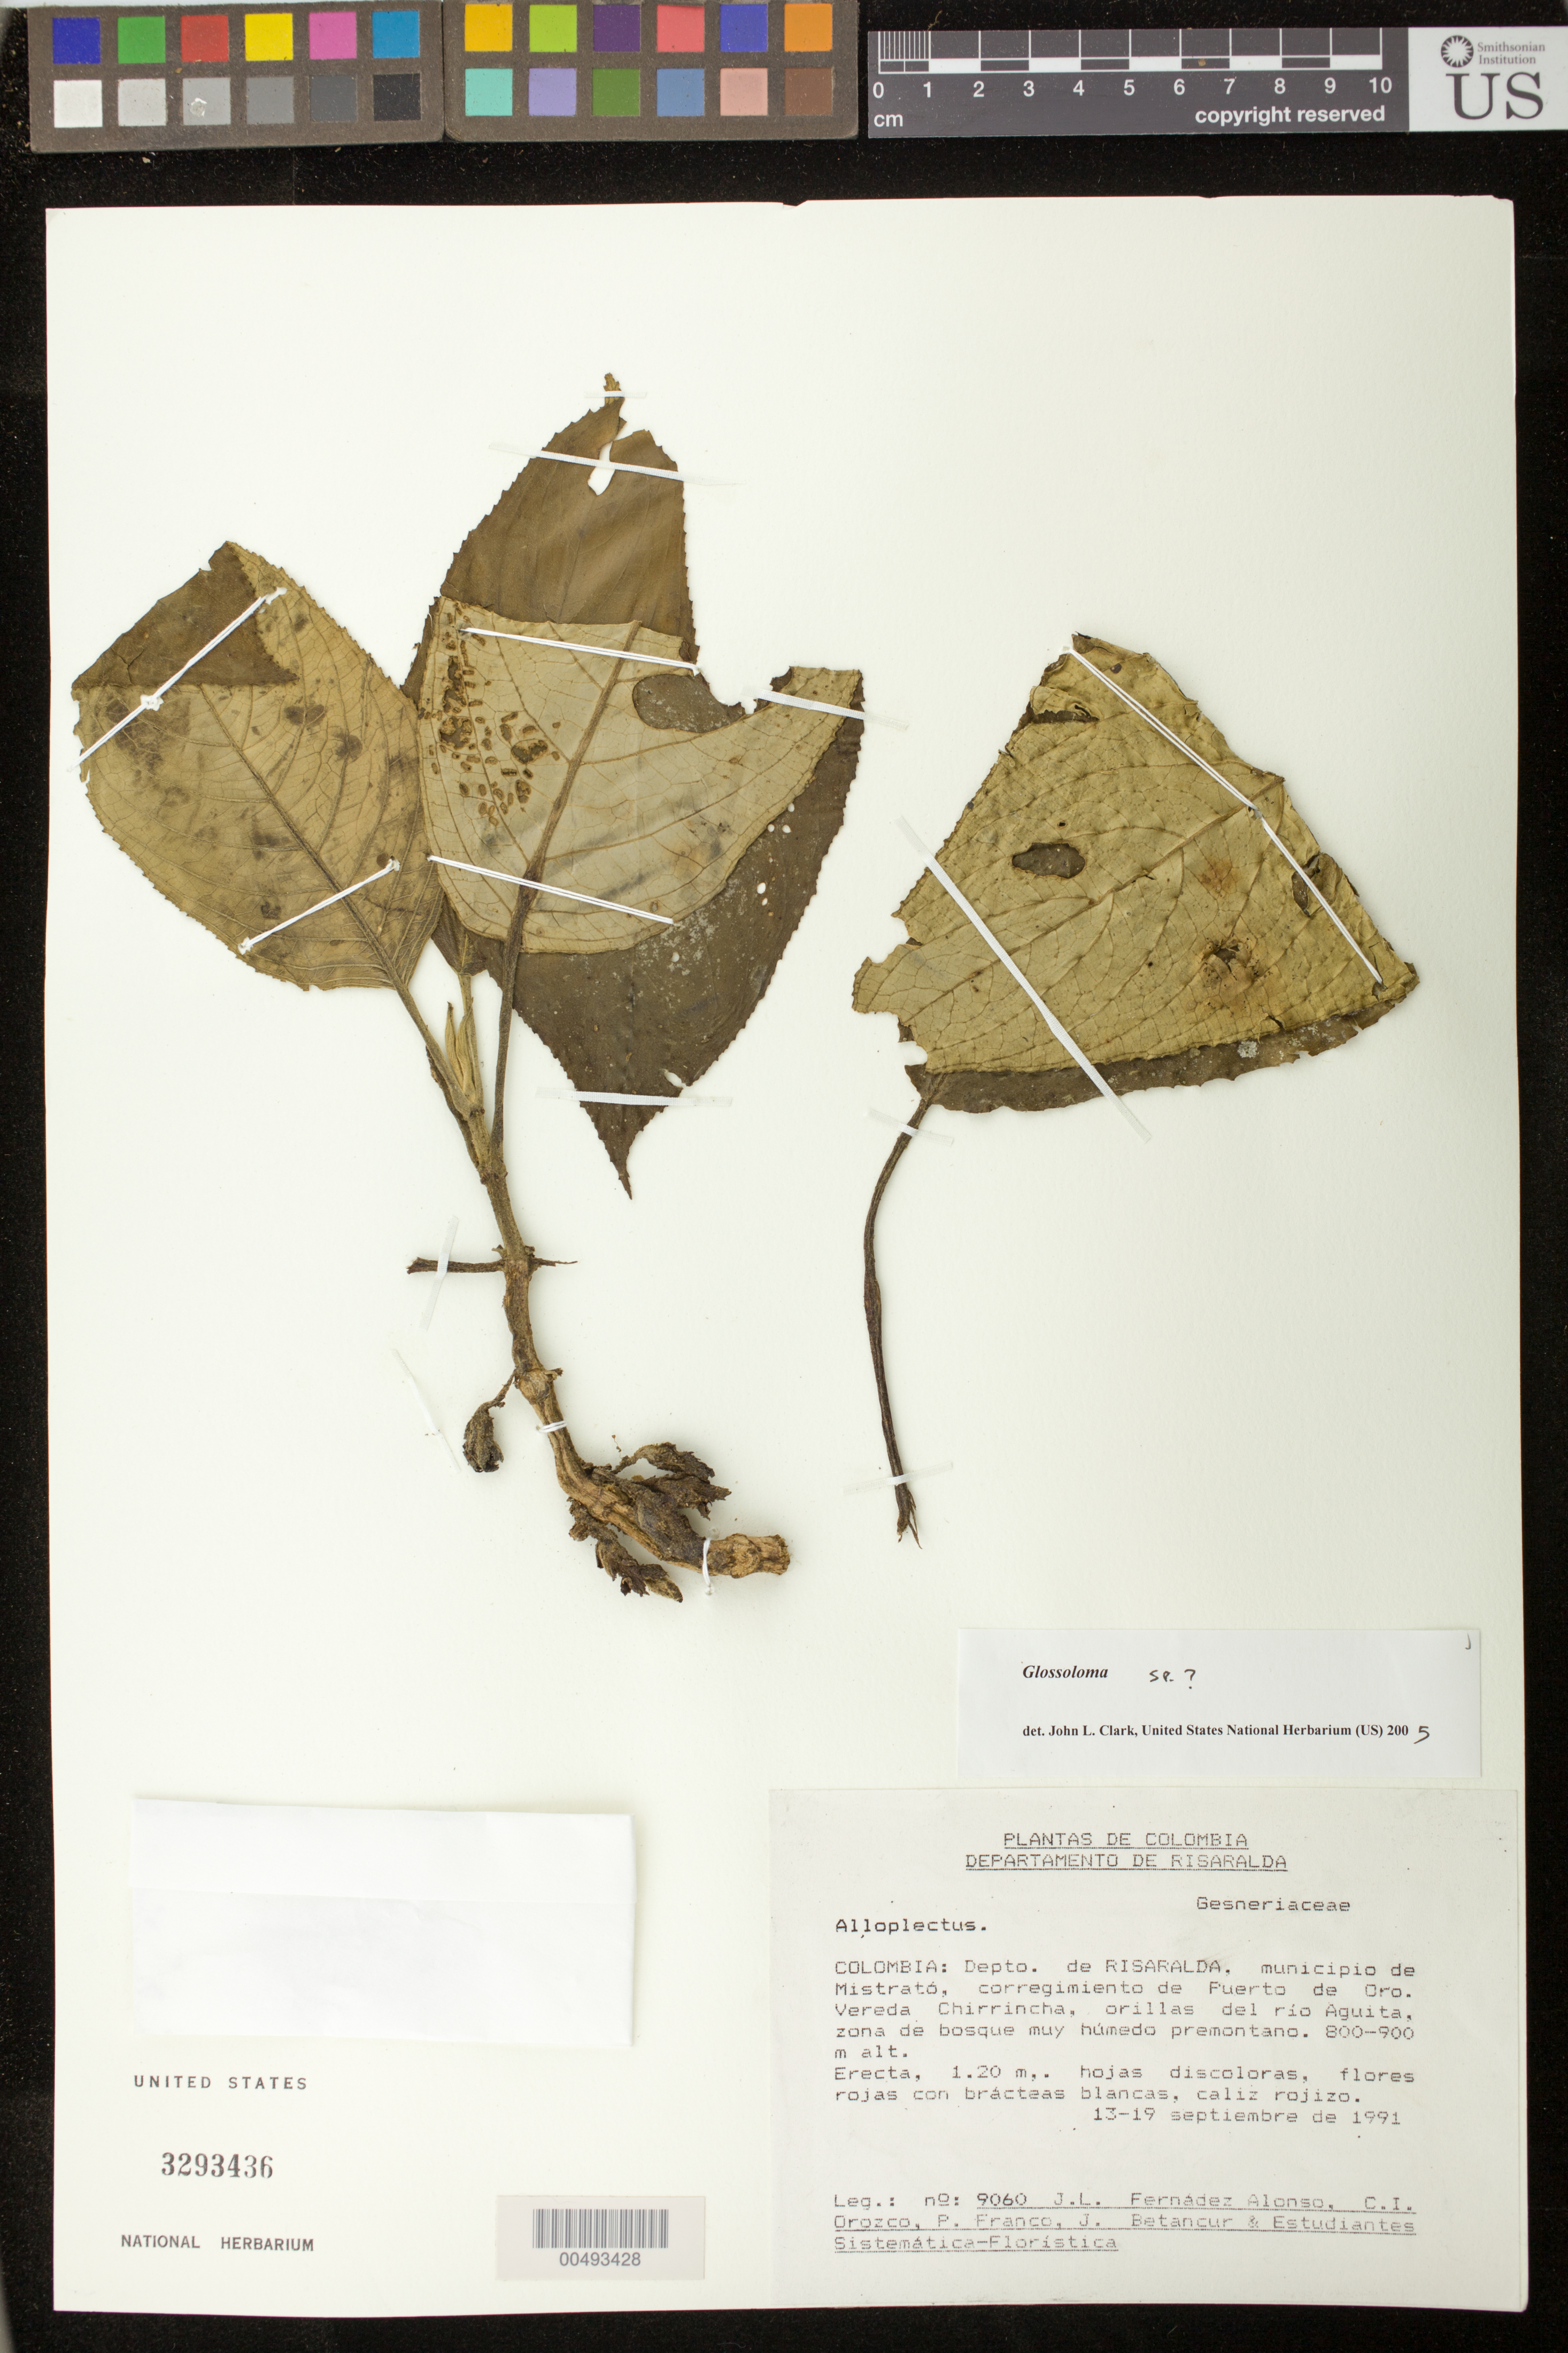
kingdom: Plantae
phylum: Tracheophyta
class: Magnoliopsida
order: Lamiales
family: Gesneriaceae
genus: Glossoloma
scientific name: Glossoloma sp.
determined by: Clark, J. L., (SEL), The Marie Selby Botanical Garden (UNITED STATES)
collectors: J. L. Fernández-Alonso, C. I. Orozco, P. Franco Roselli, J. C. Betancur & et al.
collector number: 9060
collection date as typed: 13-19 Sep 1991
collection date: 1991-09-13/1991-09-19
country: Colombia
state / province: Risaralda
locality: Mpio. de Mistrató, corregimiento de Puerto de Oro, vereda Chirrincha, orillas del rio Aguita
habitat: Zona de bosque muy húmedo premontano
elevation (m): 800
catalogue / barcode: US 3293436